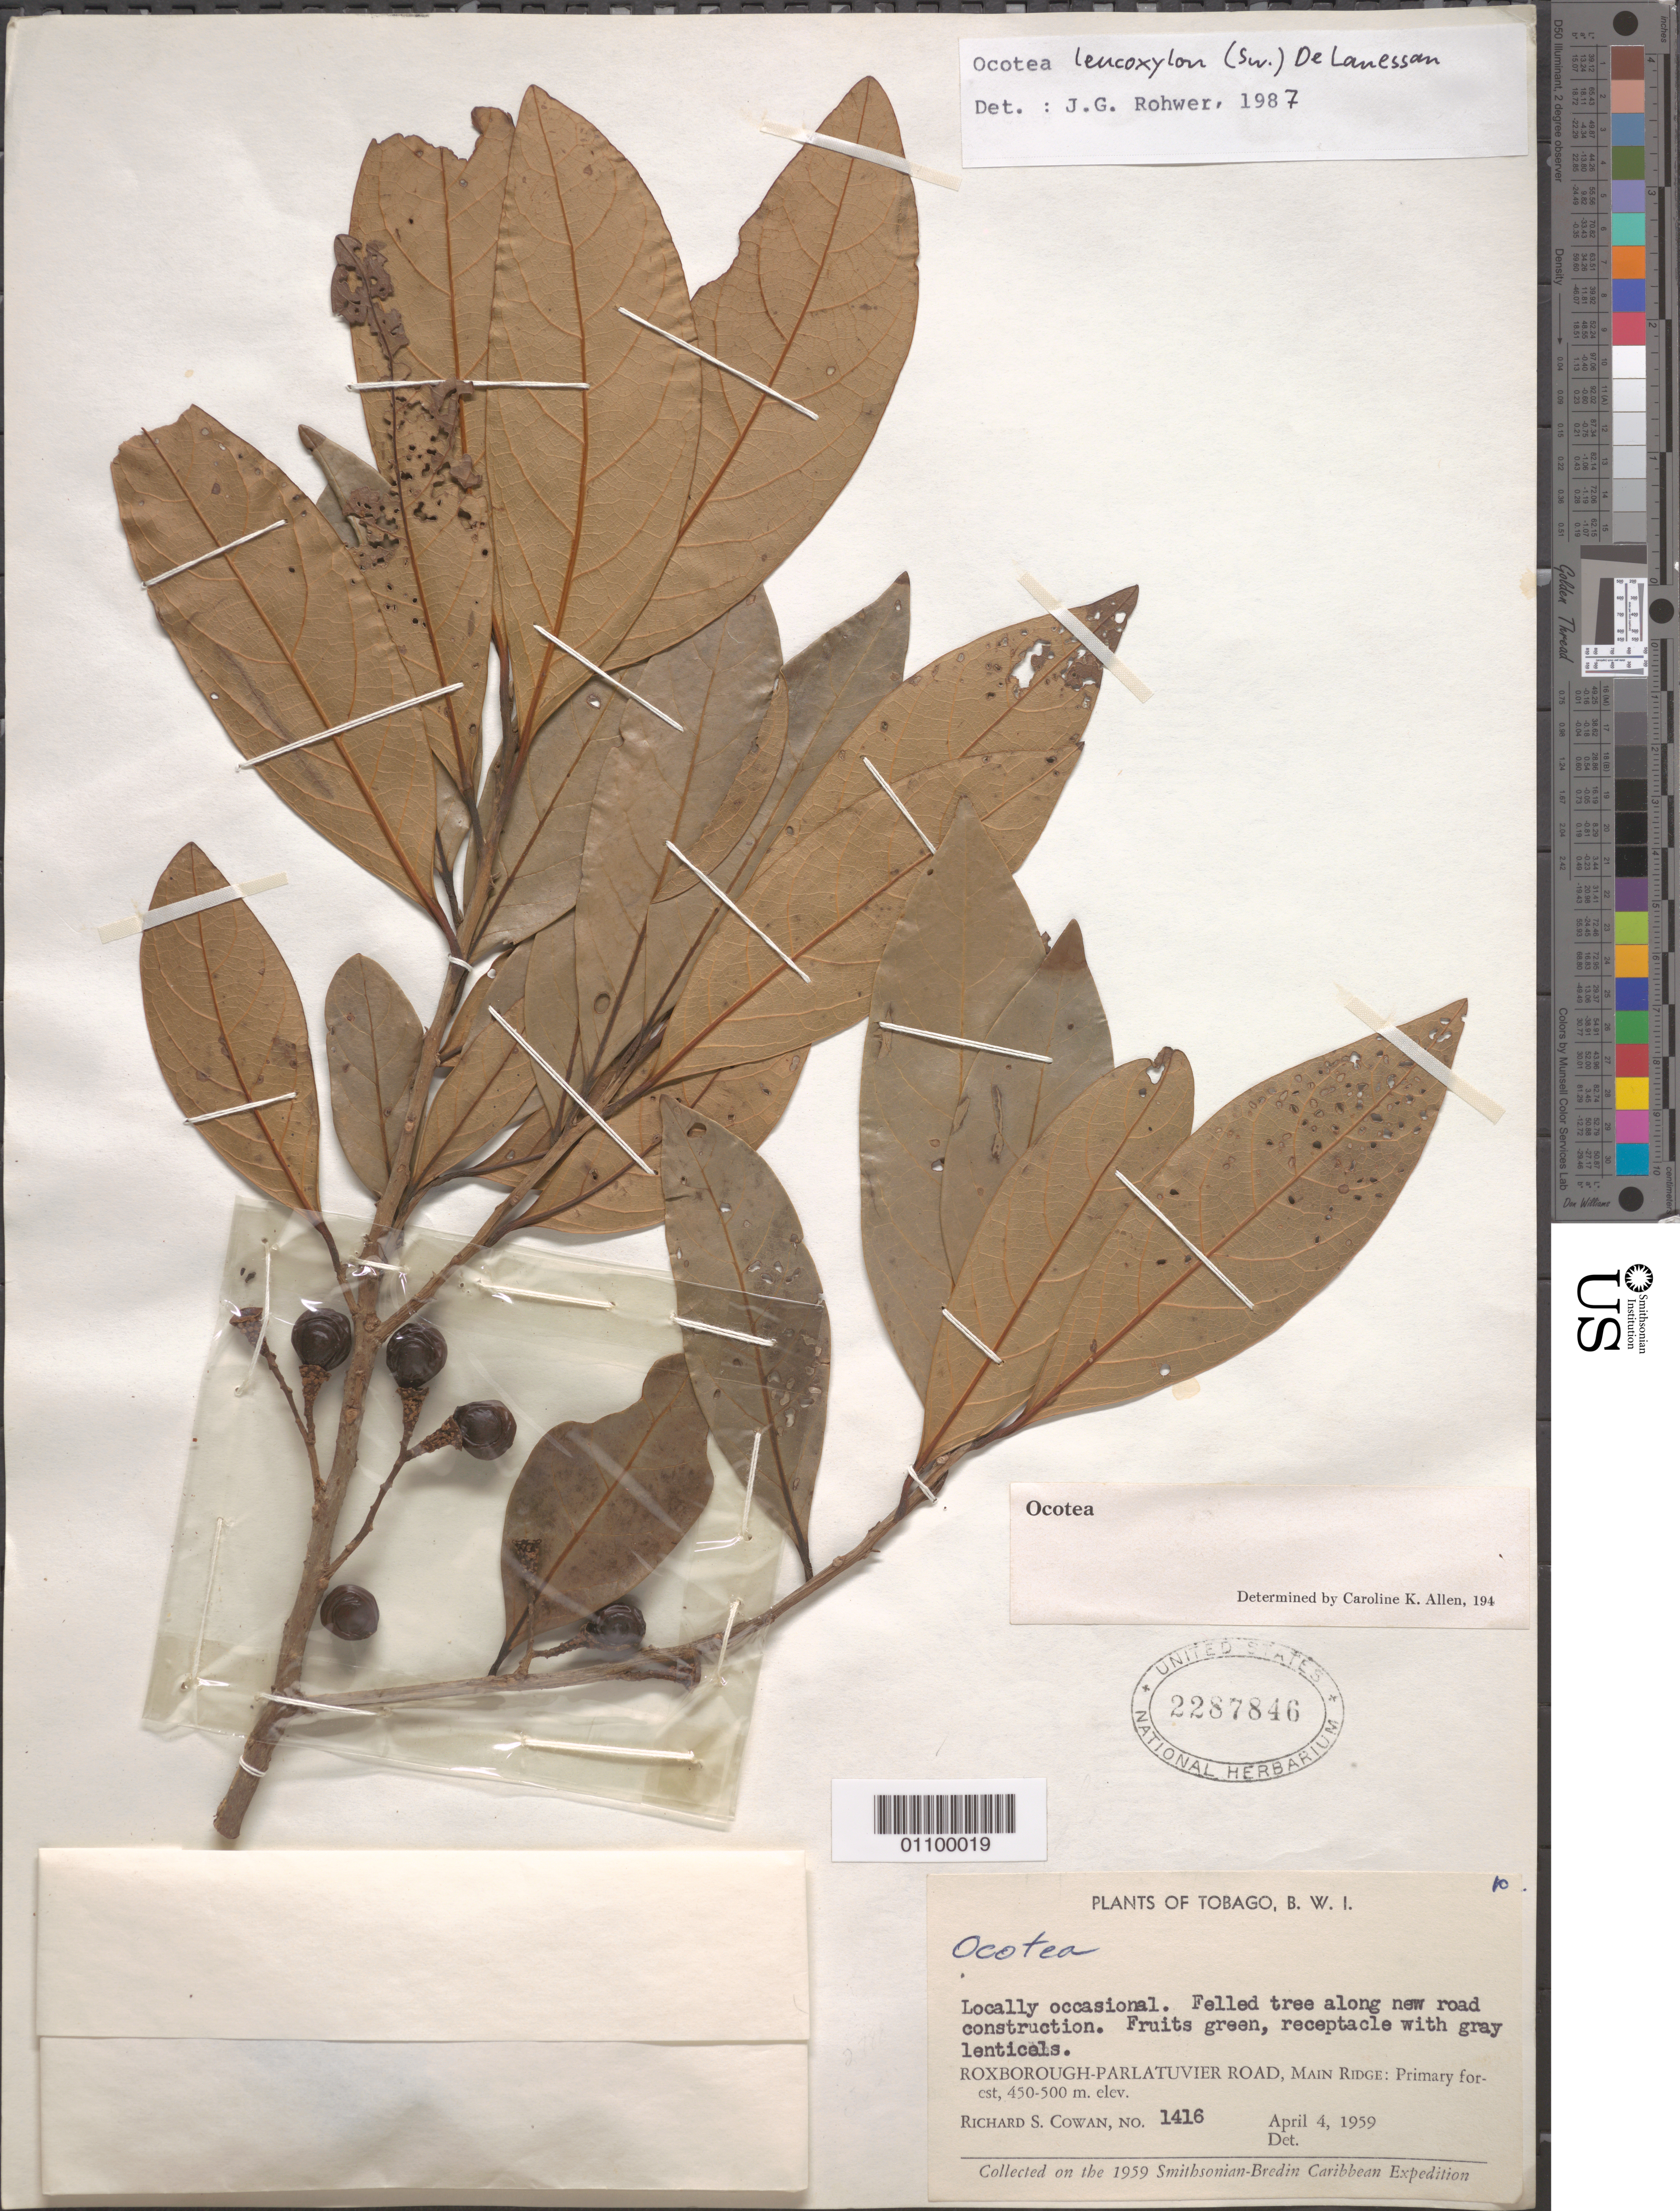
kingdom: Plantae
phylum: Tracheophyta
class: Magnoliopsida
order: Laurales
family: Lauraceae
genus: Ocotea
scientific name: Ocotea leucoxylon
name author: (Sw.) Laness.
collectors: R. S. Cowan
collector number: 1416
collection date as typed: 04 Apr 1959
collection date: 1959-04-04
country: Trinidad and Tobago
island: Tobago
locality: Roxborough-Parlatuvier Road, Main Ridge: Primary forest. Felled tree along new road construction.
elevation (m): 450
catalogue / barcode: US 2287846